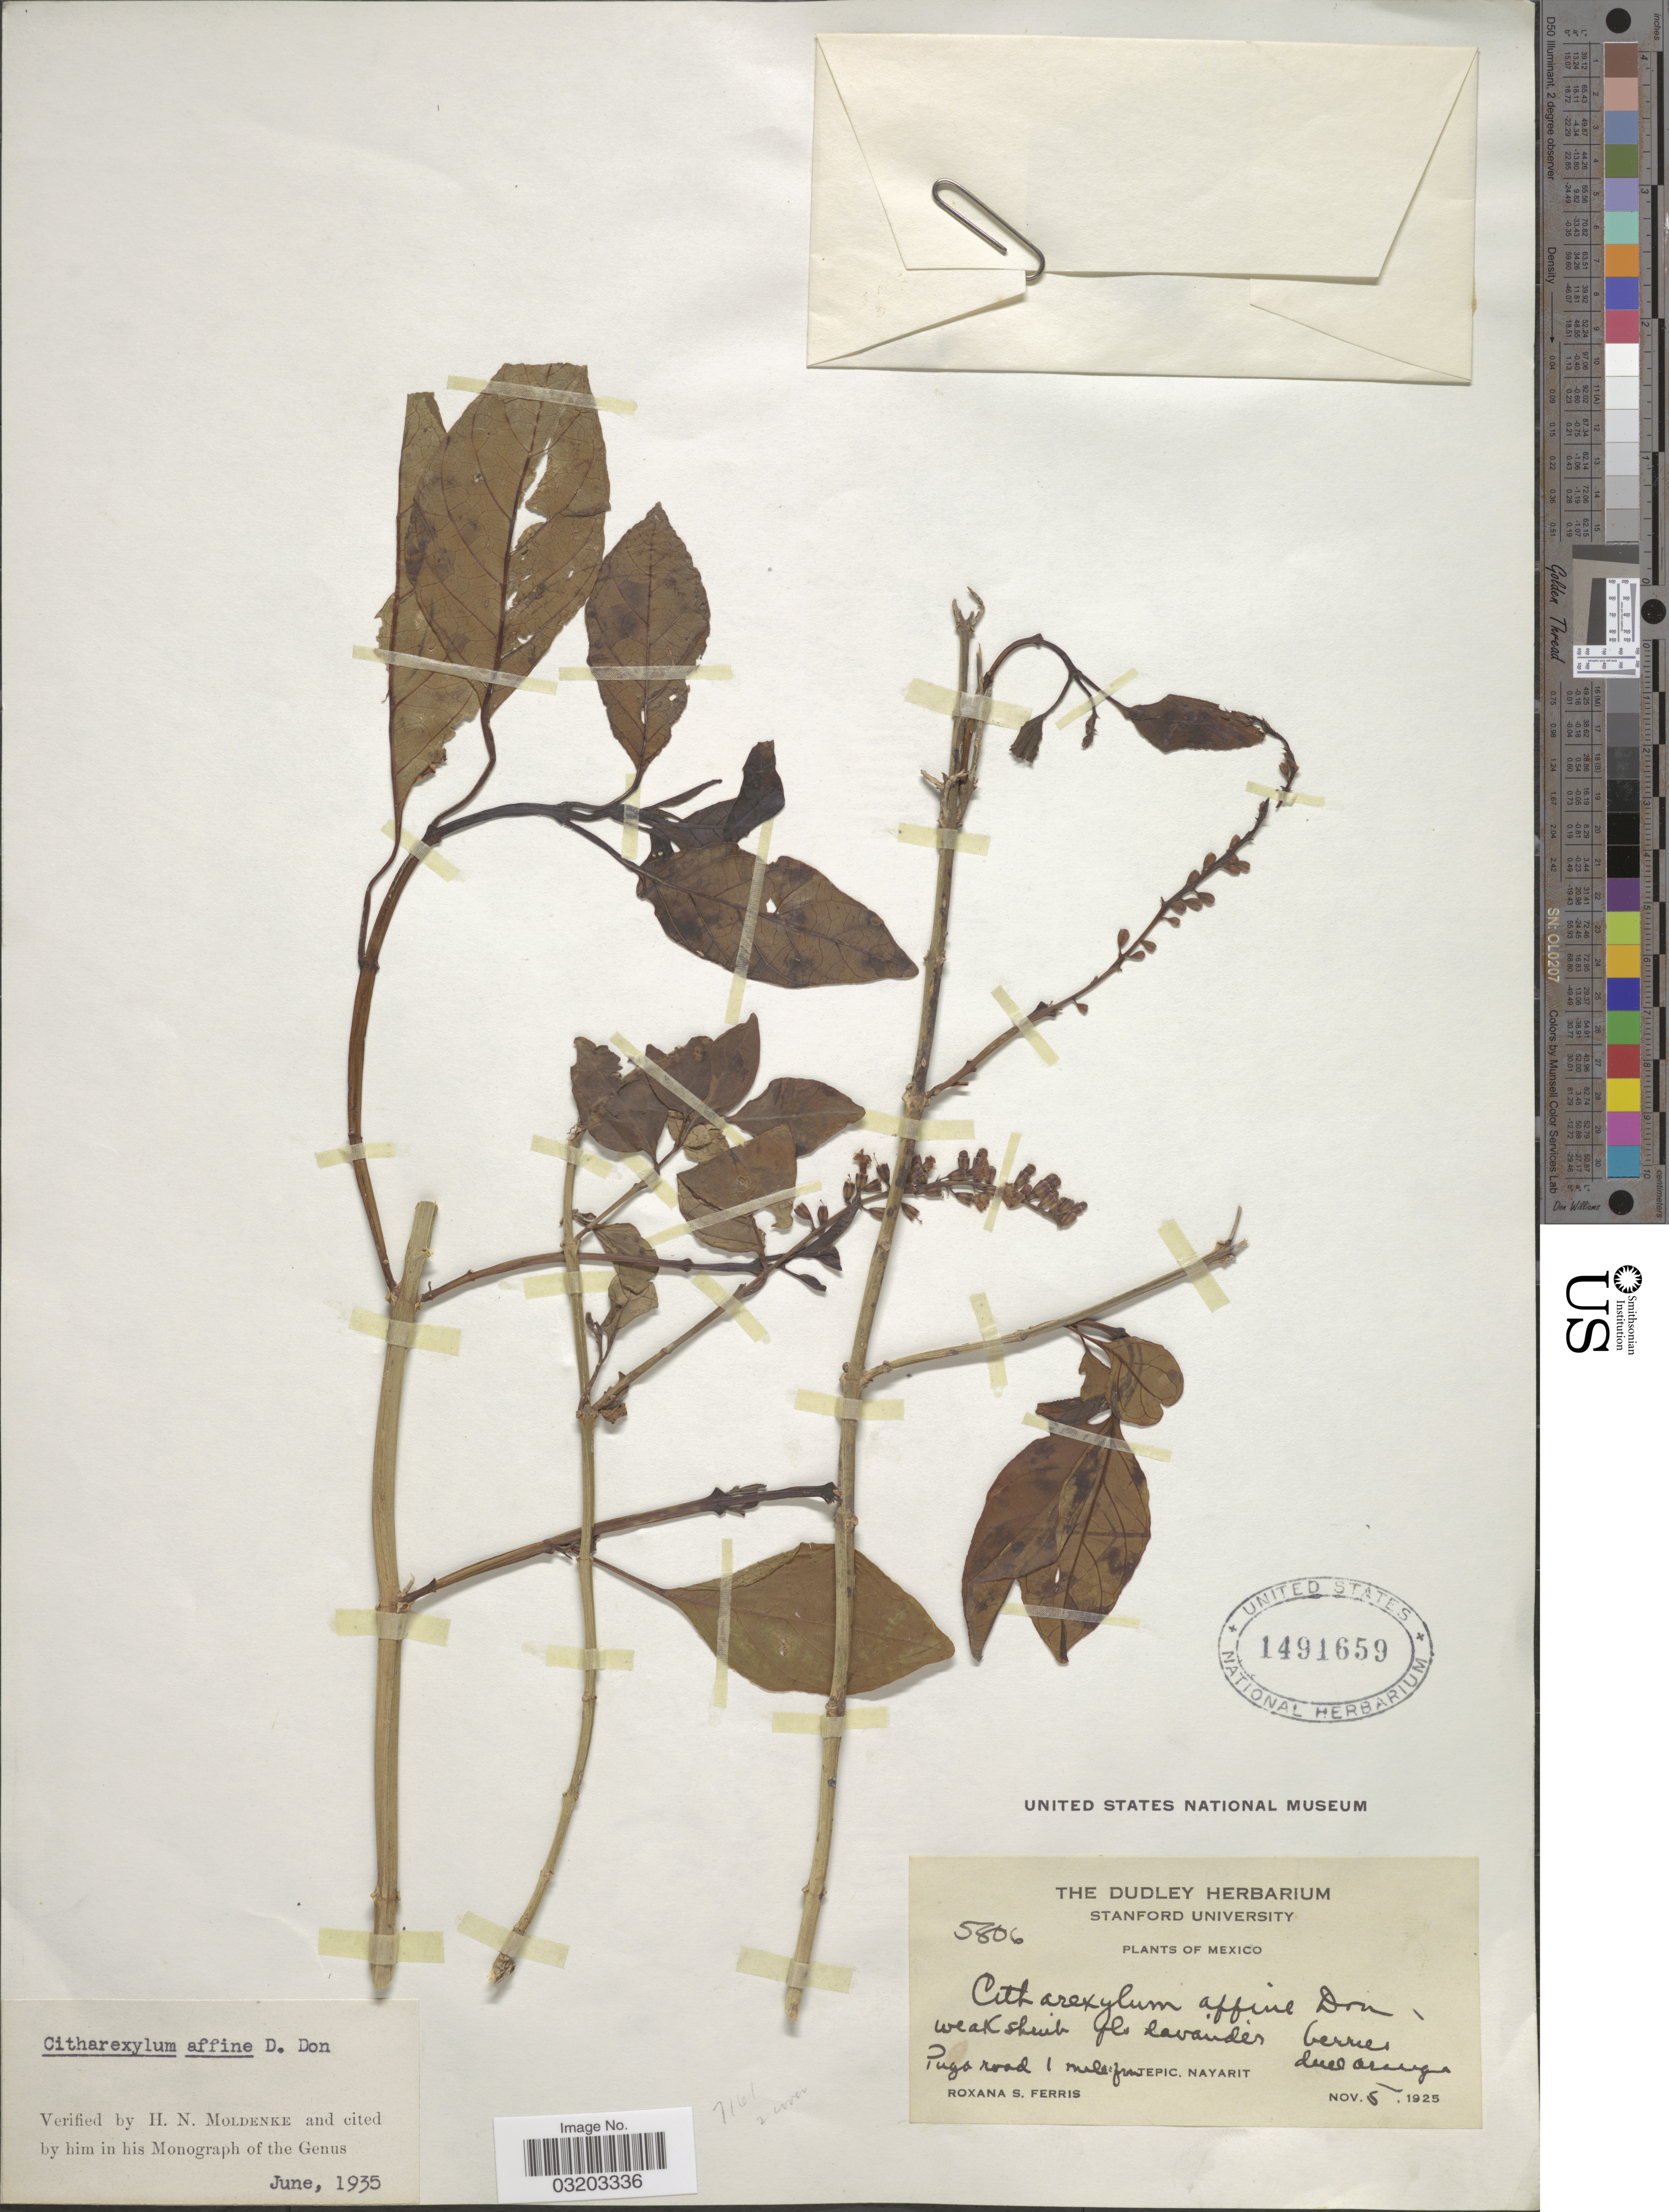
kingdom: Plantae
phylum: Tracheophyta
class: Magnoliopsida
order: Lamiales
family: Verbenaceae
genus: Citharexylum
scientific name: Citharexylum affine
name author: D. Don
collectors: R. S. Ferris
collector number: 5806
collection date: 1925-11-05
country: Mexico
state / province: Nayarit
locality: Pugo road 1 mile from Tepic.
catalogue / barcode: US 1491659